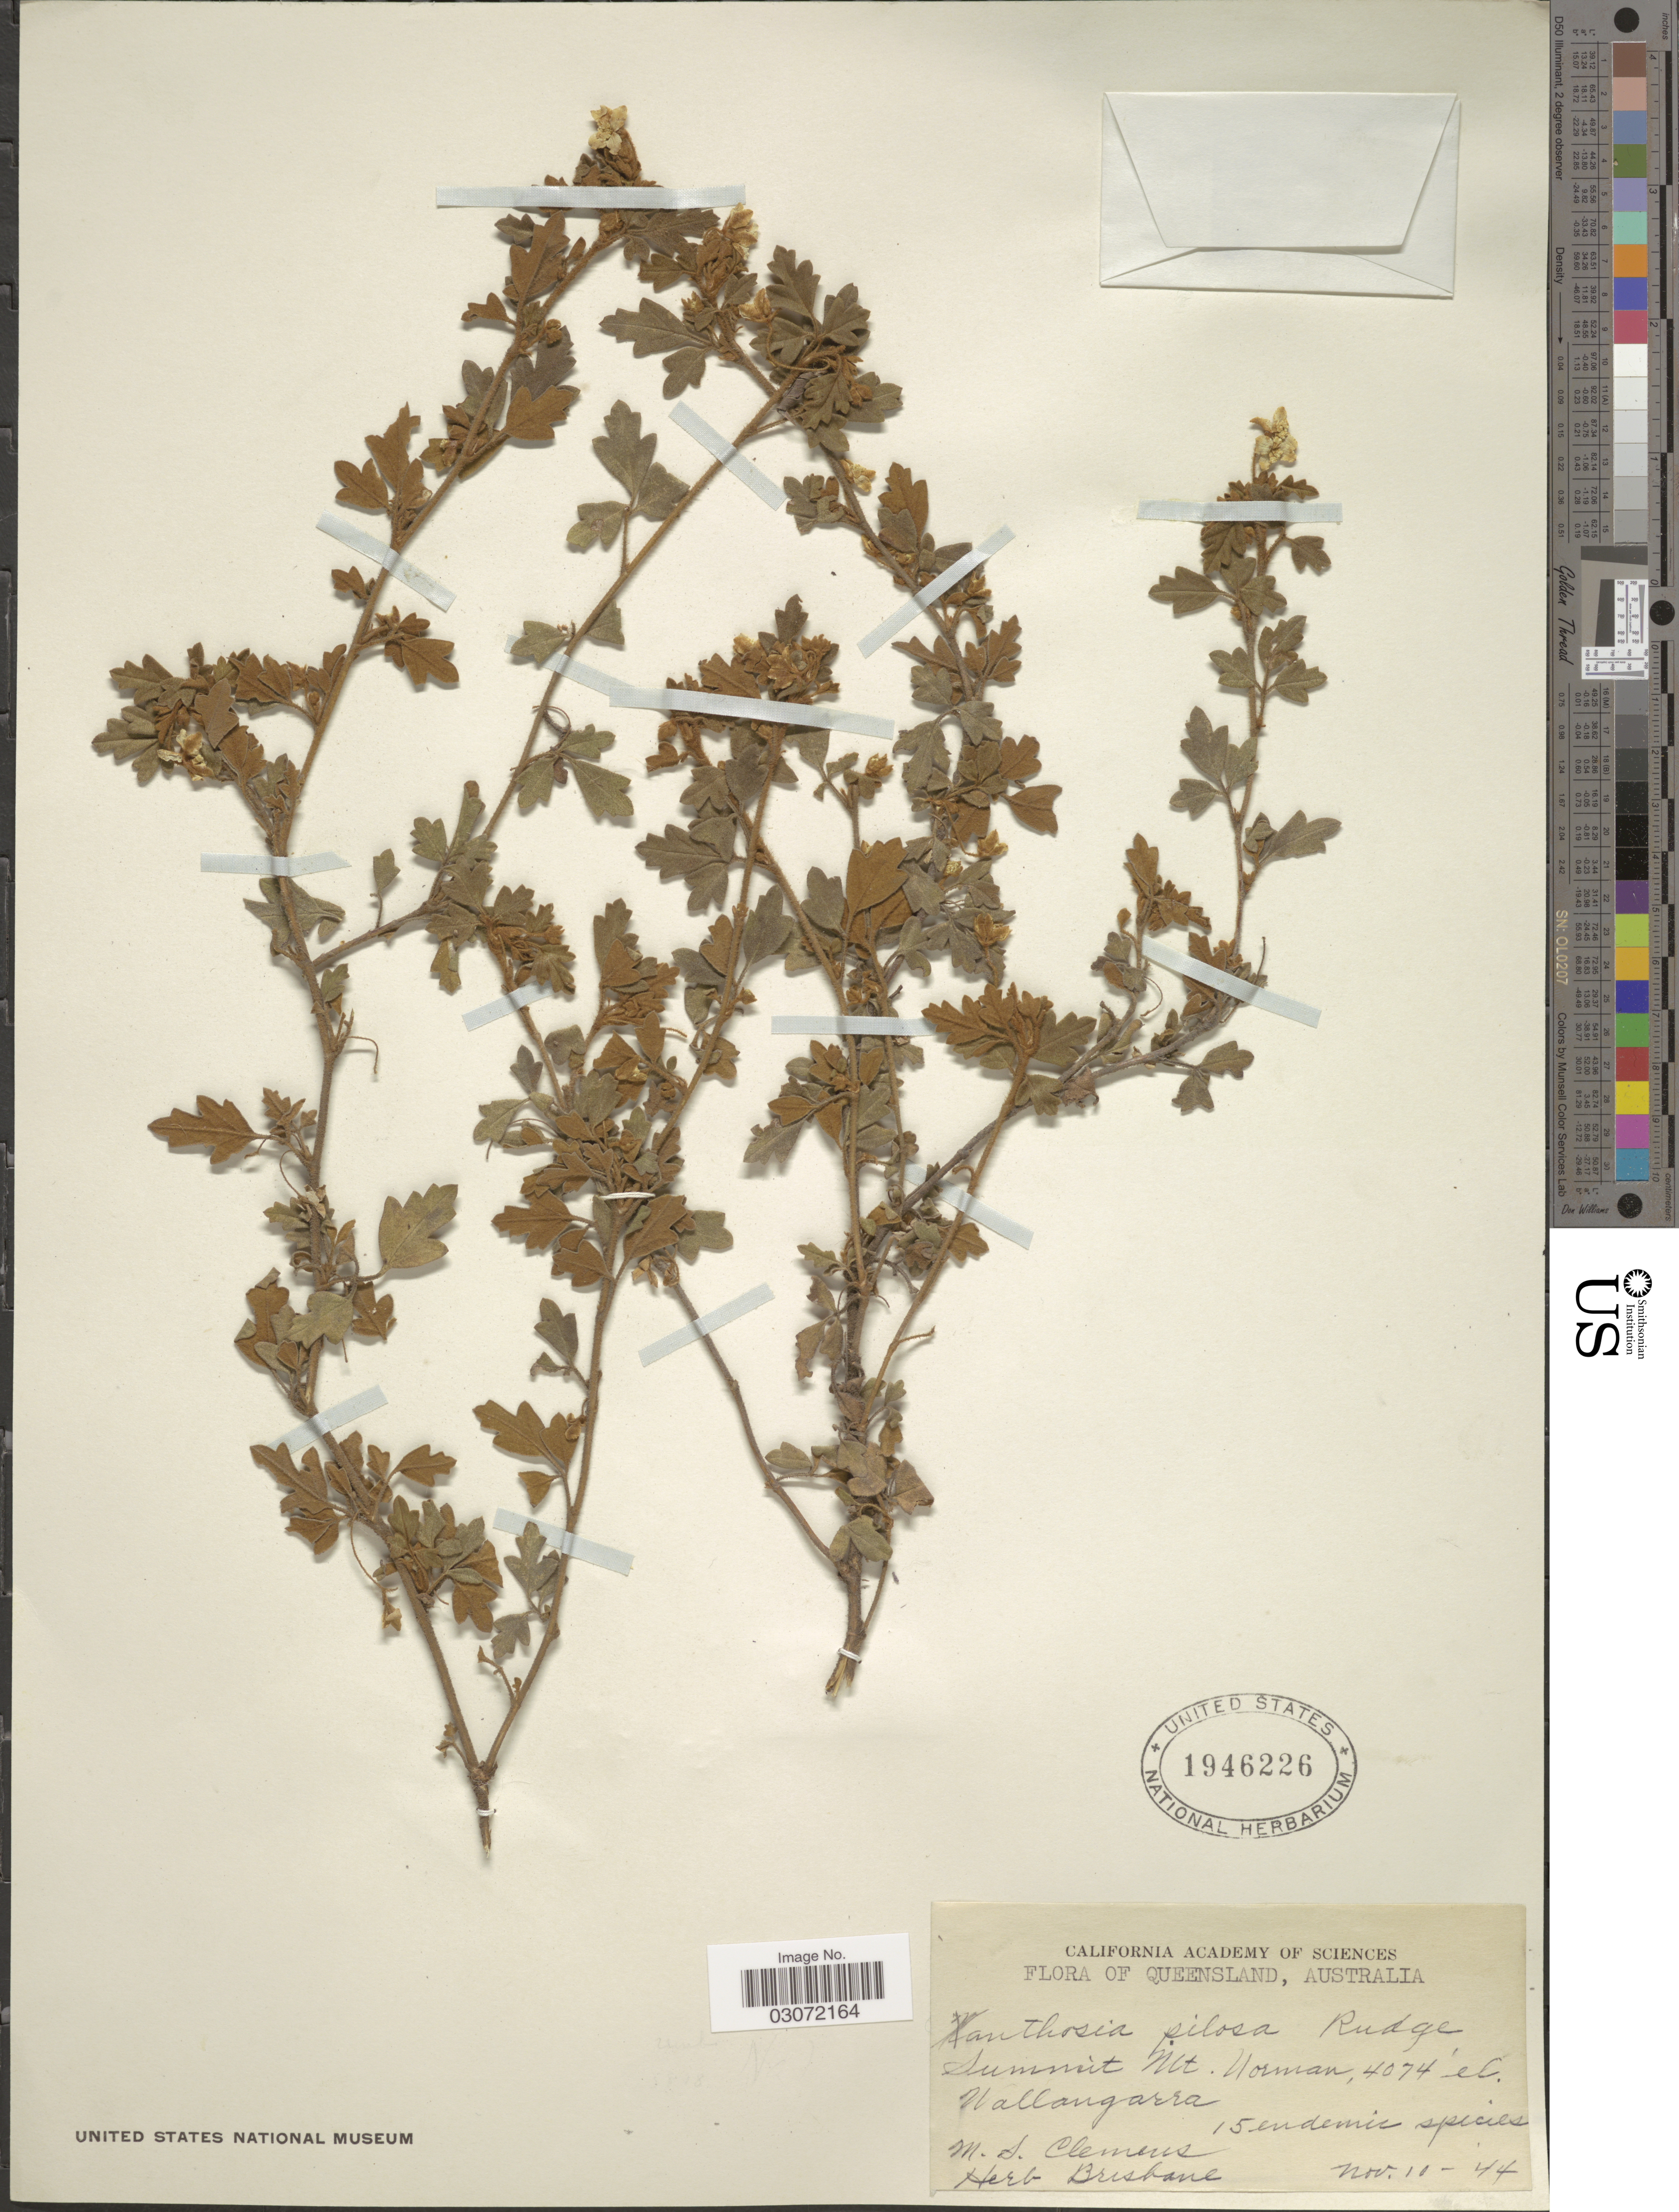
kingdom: Plantae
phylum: Tracheophyta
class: Magnoliopsida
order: Apiales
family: Apiaceae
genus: Xanthosia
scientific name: Xanthosia pilosa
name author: Rudge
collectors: M. S. Clemens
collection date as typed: Transcribed d/m/y: 10/11/44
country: Australia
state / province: Queensland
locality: Summit Mt. Norman, Wallangarra.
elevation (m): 1242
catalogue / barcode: US 1946226